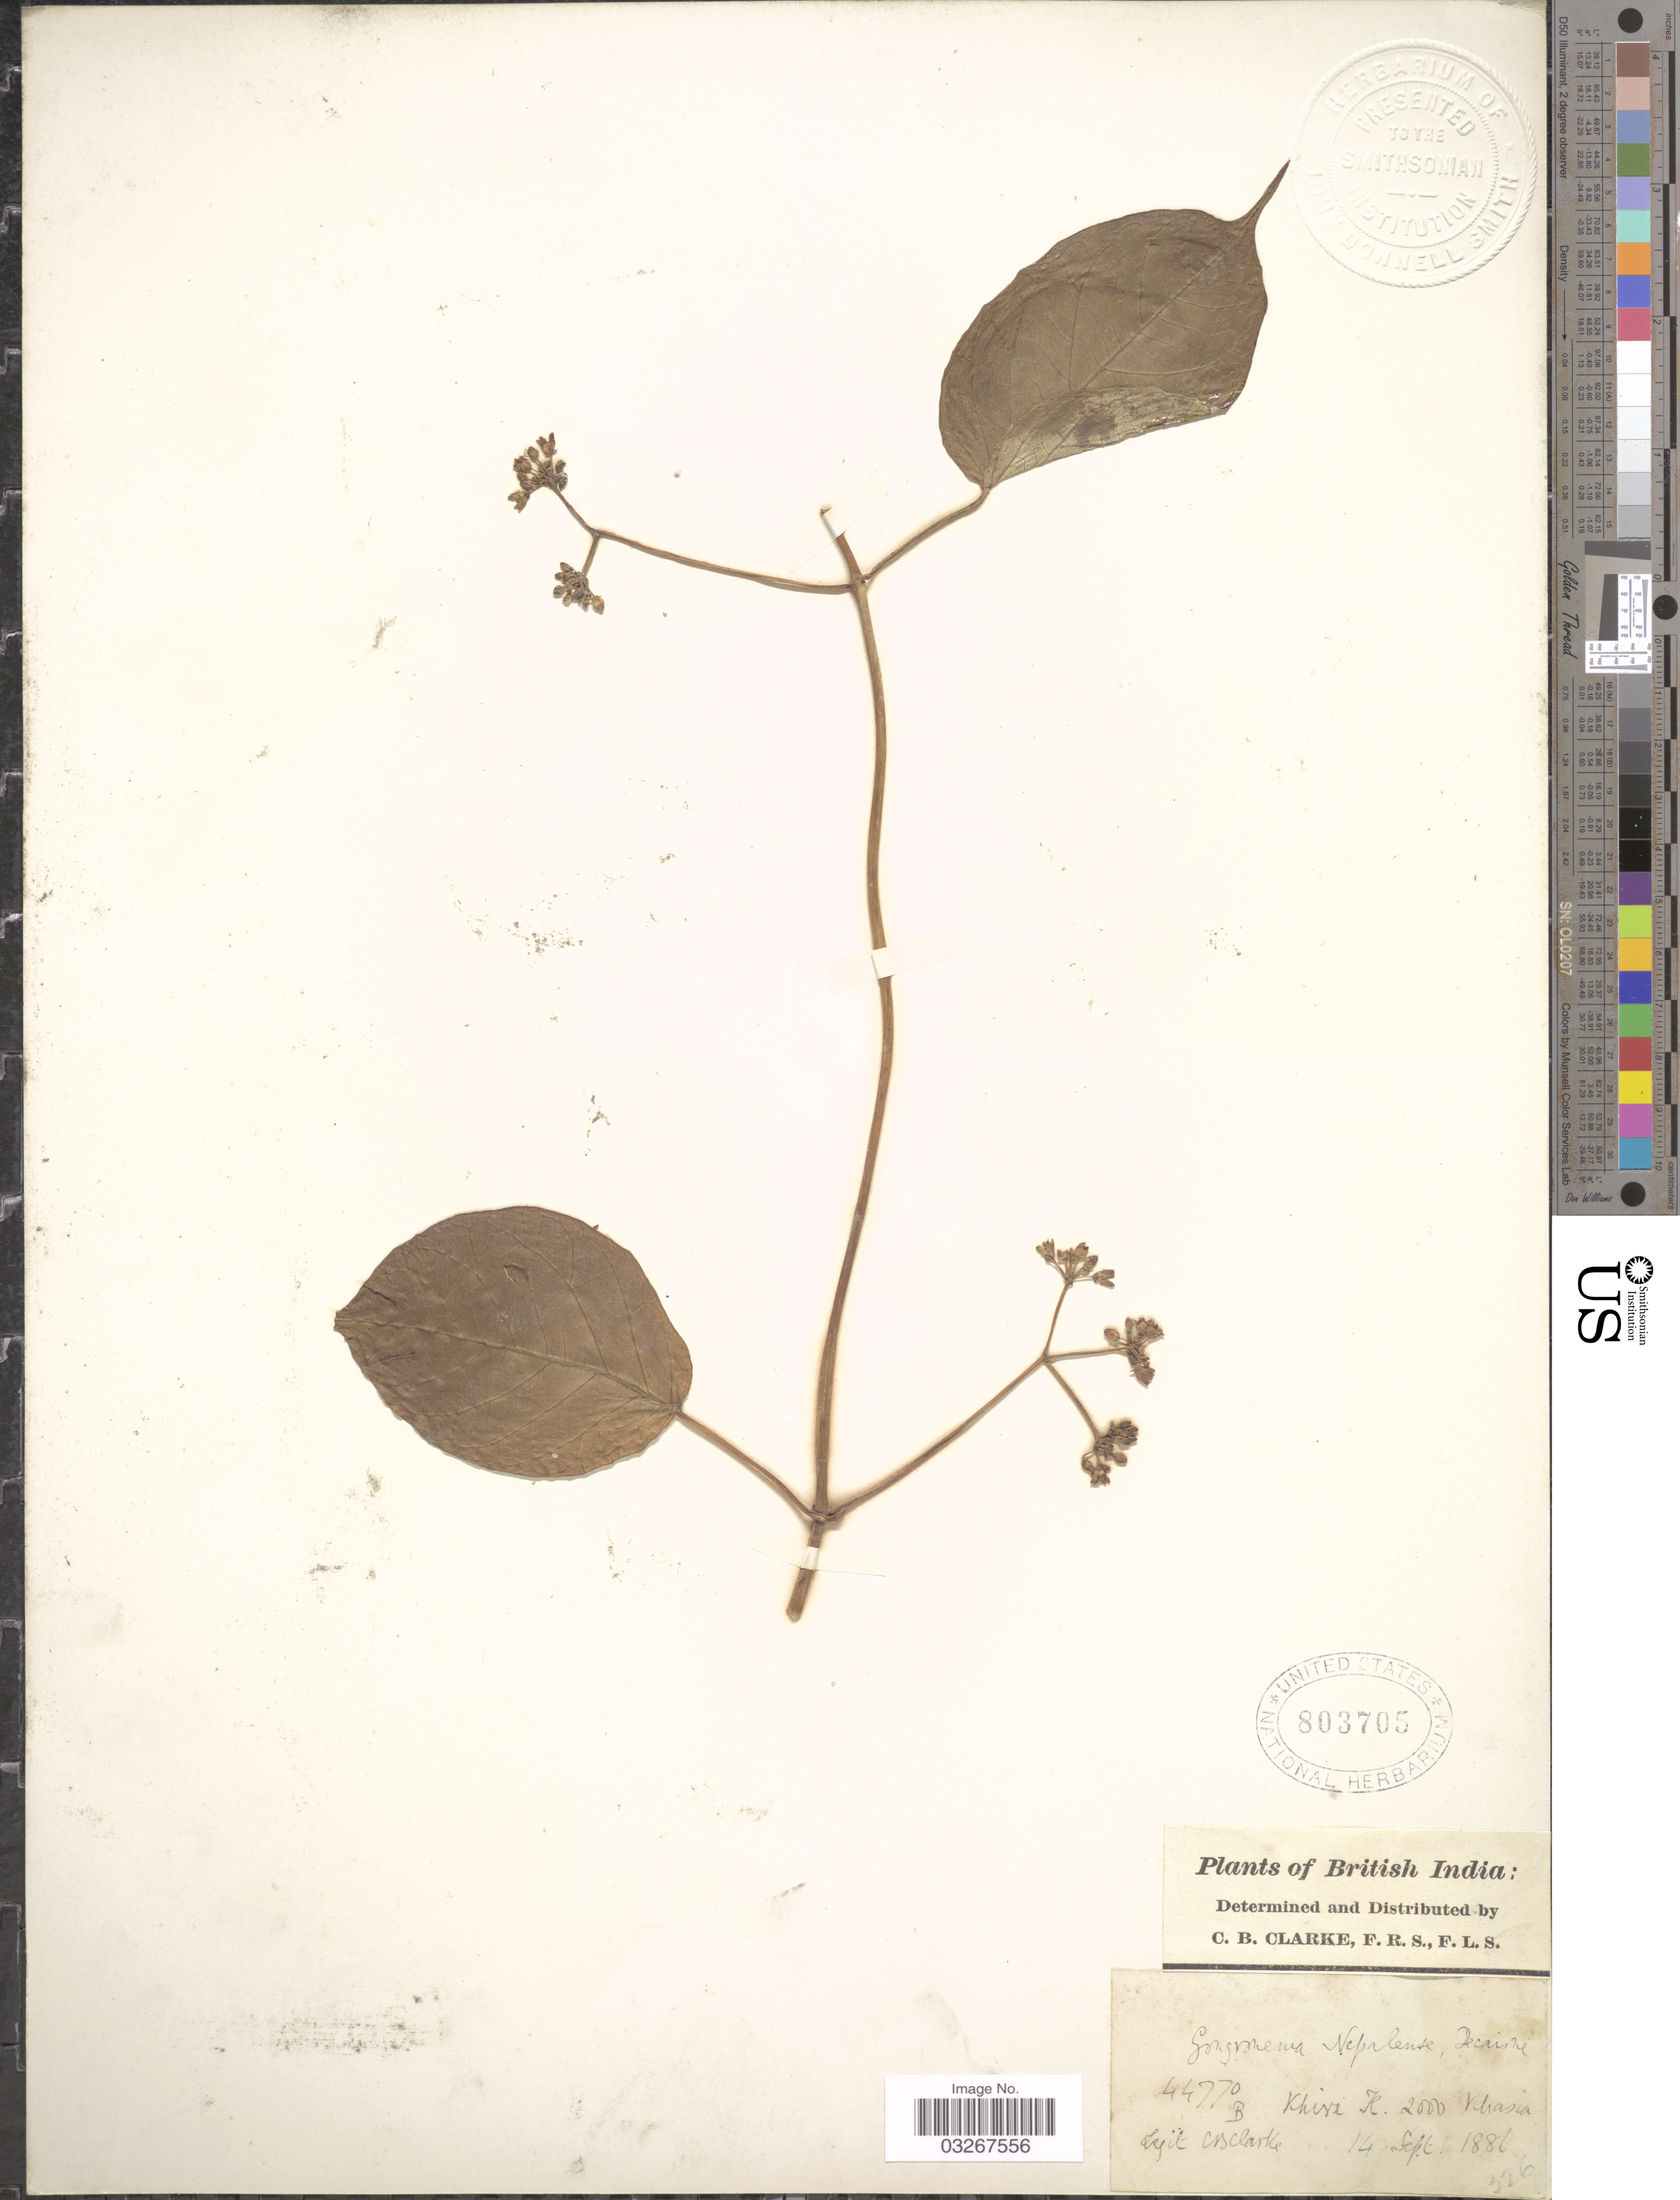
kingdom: Plantae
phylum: Tracheophyta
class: Magnoliopsida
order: Gentianales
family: Apocynaceae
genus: Gongronema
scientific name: Gongronema napalense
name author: (Wall.) Decne.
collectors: C. B. Clarke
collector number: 44770B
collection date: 1886-09-14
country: India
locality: British India, Khiri, Khasia.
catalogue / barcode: US 803705